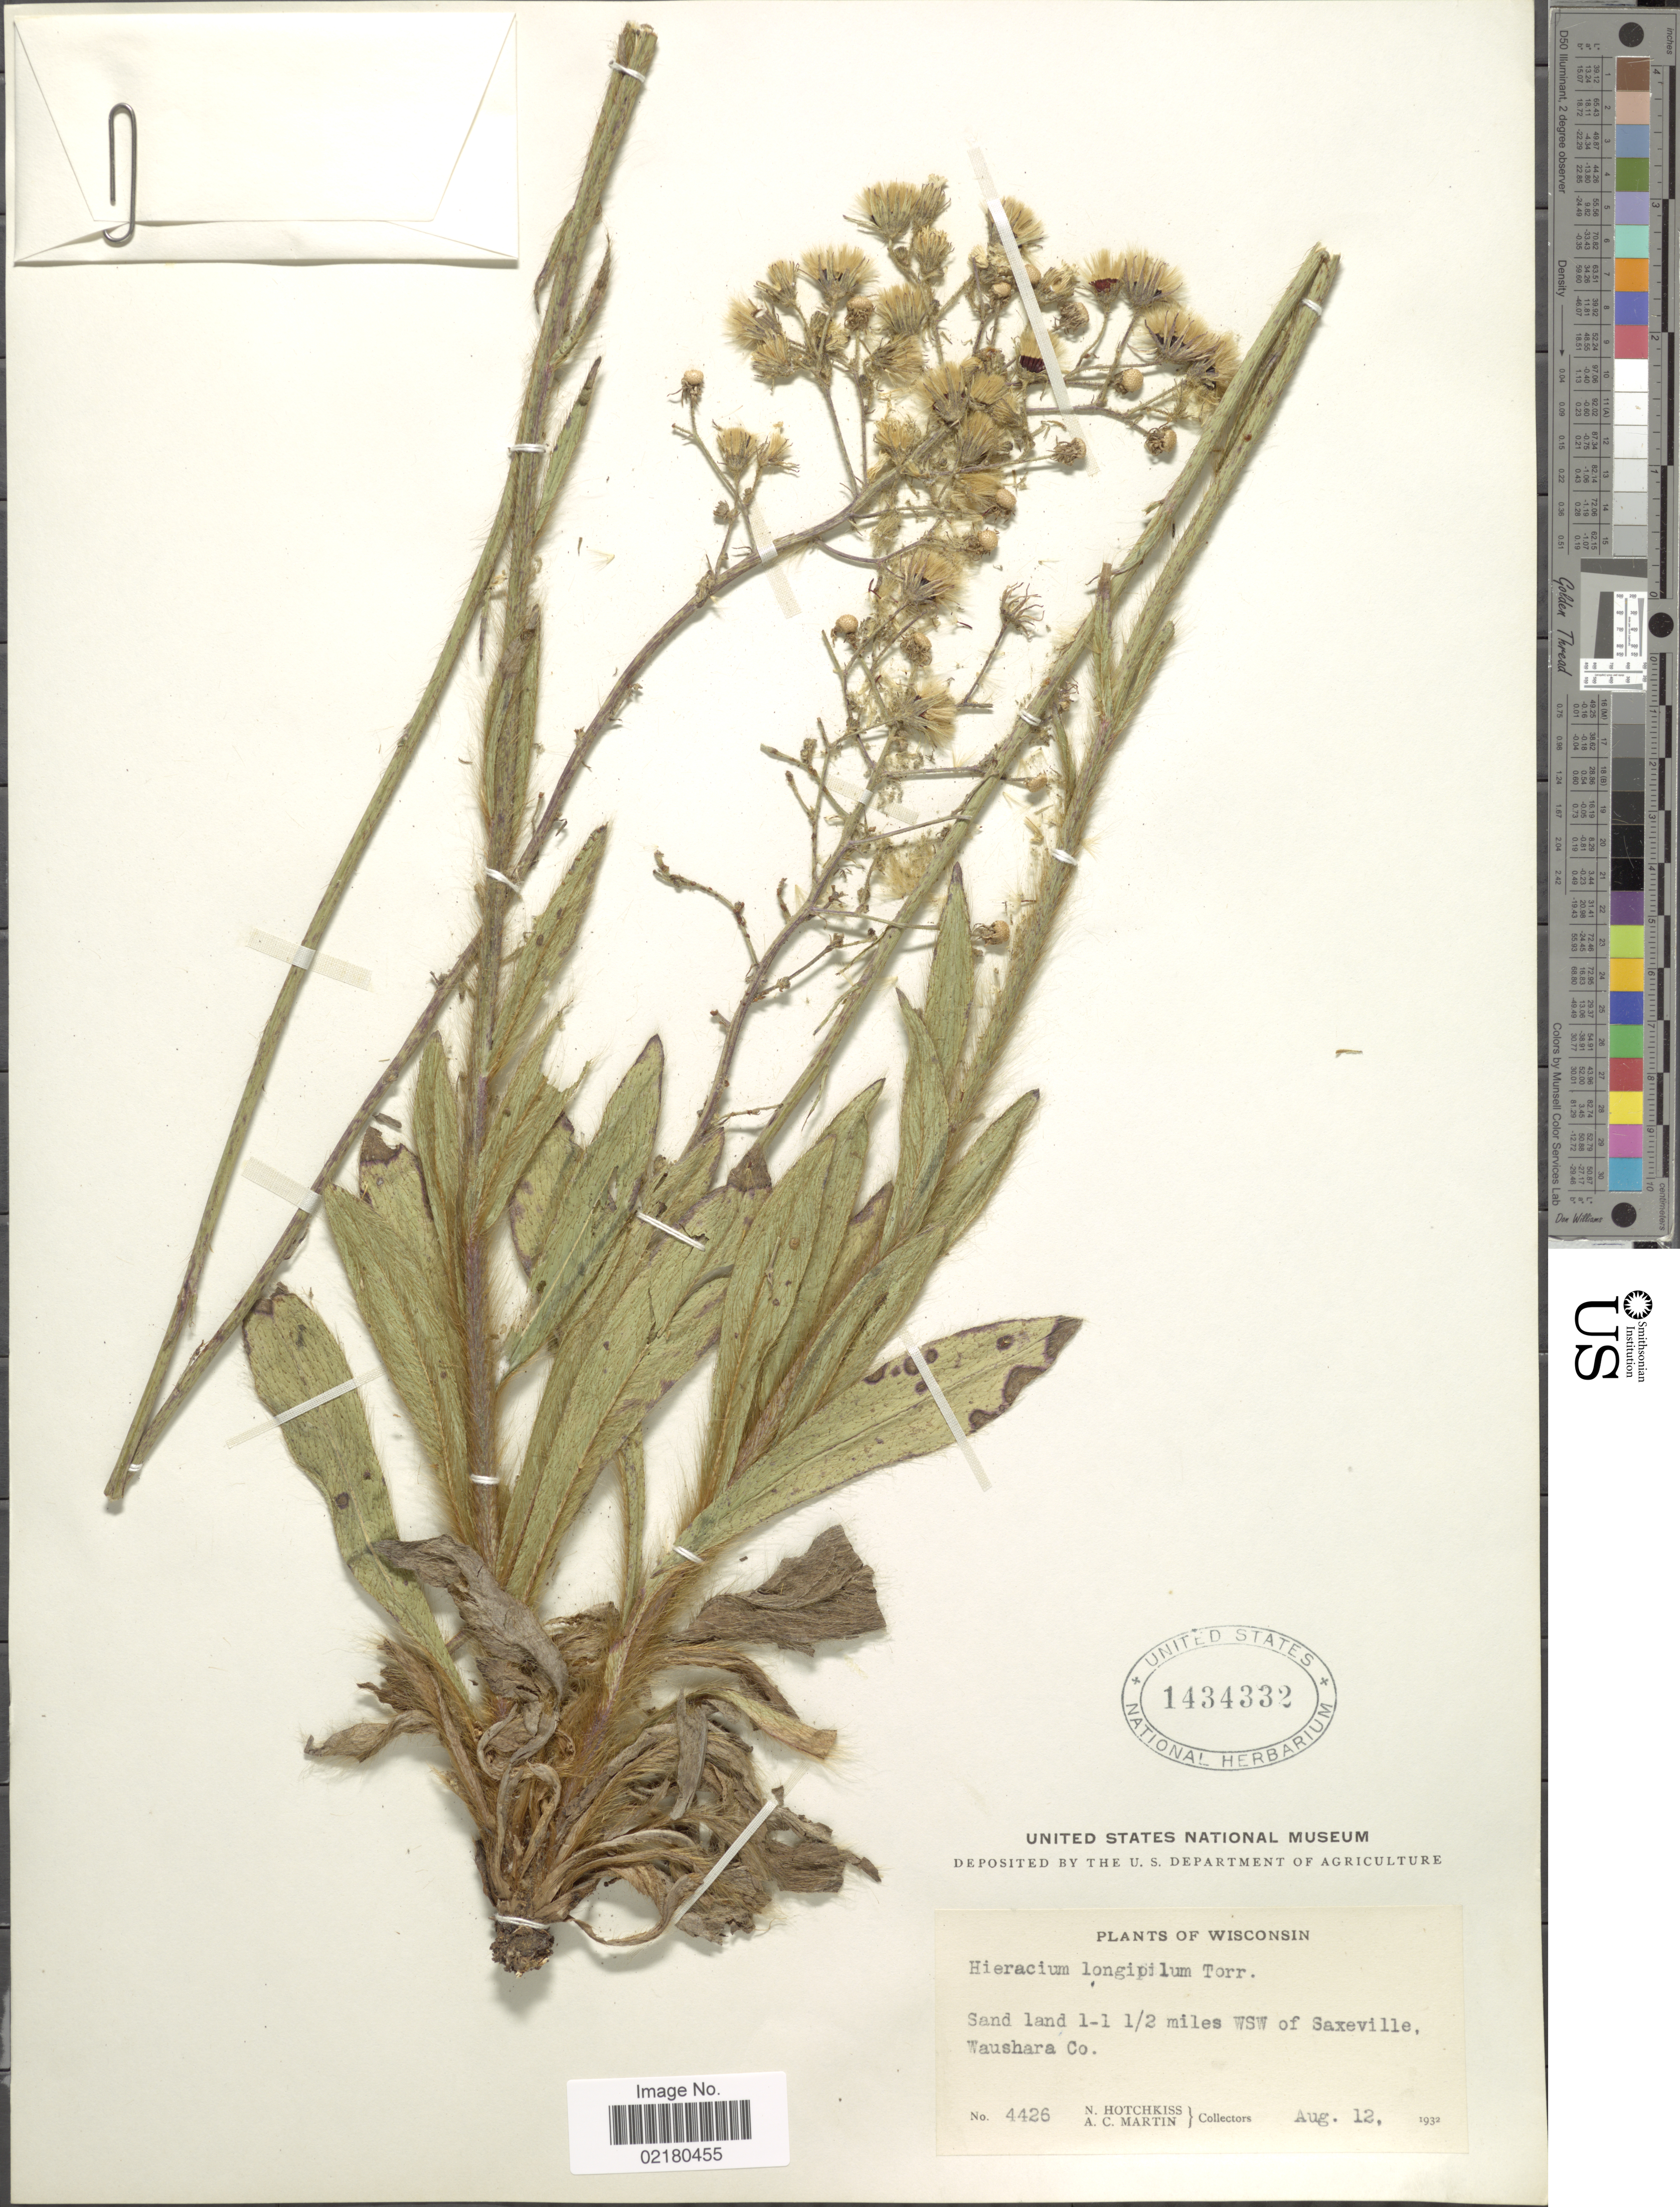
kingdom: Plantae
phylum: Tracheophyta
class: Magnoliopsida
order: Asterales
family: Asteraceae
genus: Hieracium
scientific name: Hieracium longipilum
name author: Torr. ex Hook.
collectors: N. Hotchkiss & A. C. Martin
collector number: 4426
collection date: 1932-08-12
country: United States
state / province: Wisconsin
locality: Sandland 1-1 ½ miles WSW of Saxeville Waushara Co.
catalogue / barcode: US 1434332